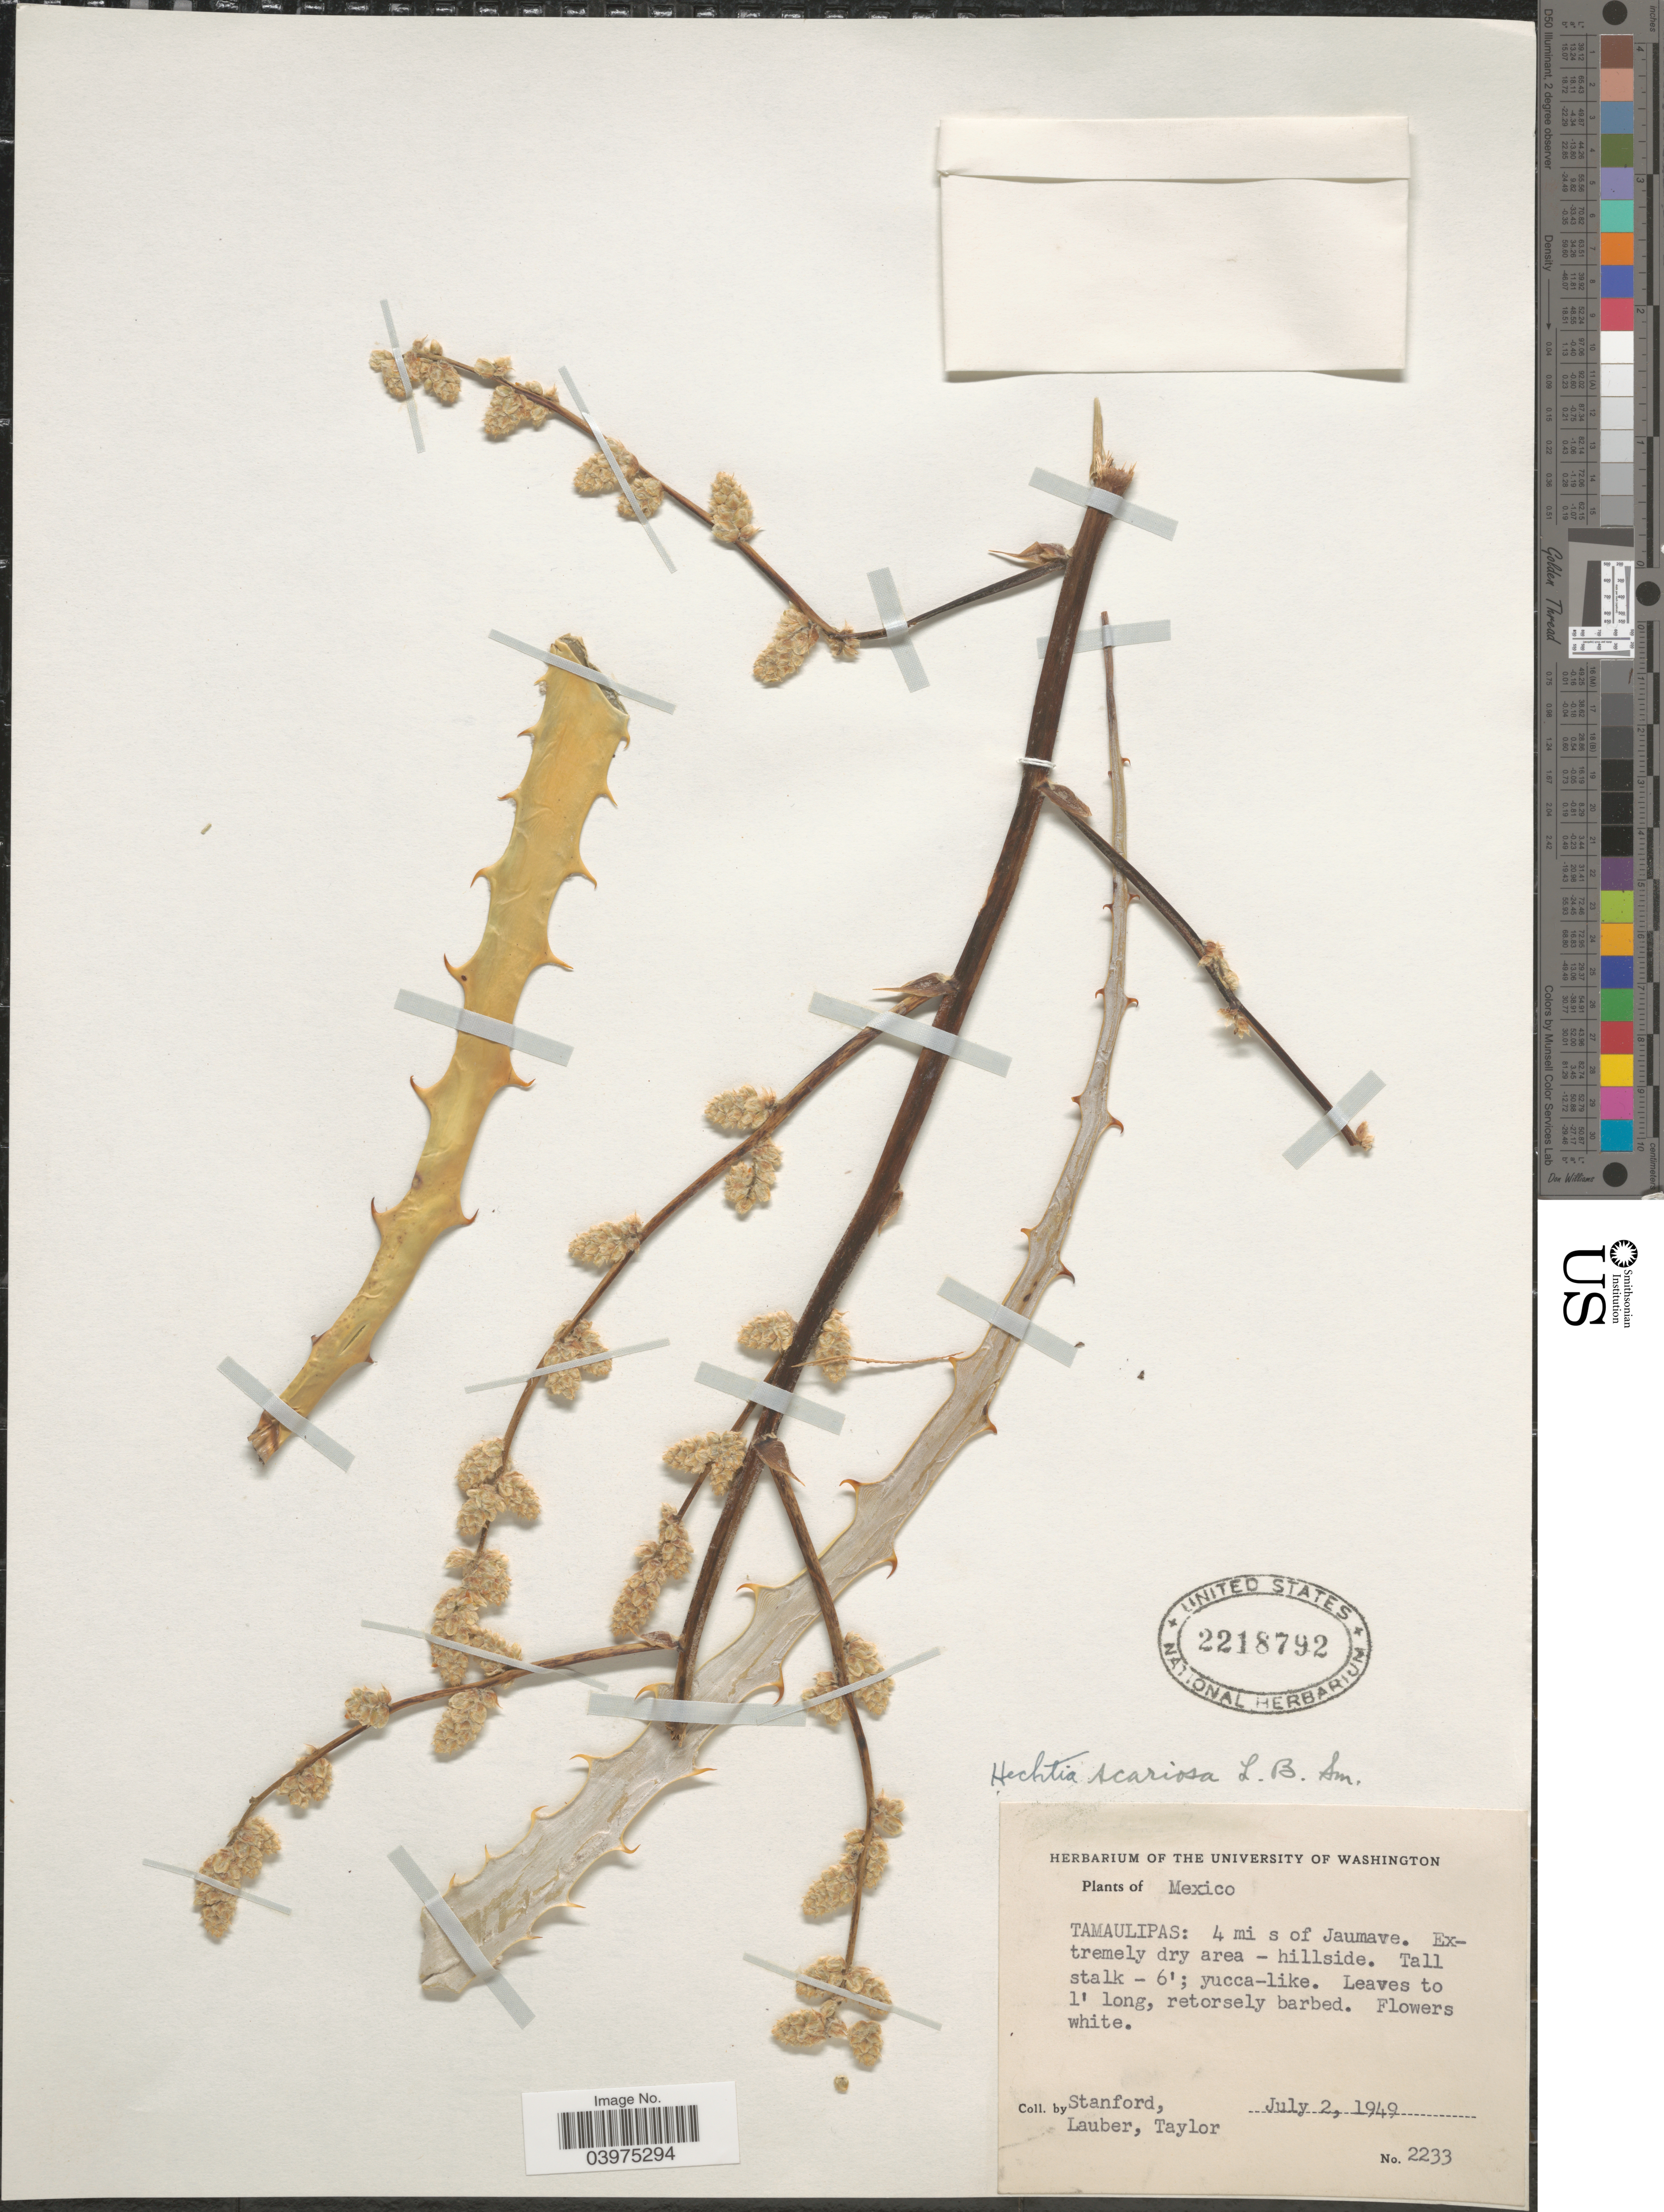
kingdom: Plantae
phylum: Tracheophyta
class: Liliopsida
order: Poales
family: Bromeliaceae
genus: Hechtia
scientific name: Hechtia scariosa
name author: L.B. Sm.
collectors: -. Stanford, Lauber, -- & -- Taylor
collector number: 2233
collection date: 1949-07-02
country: Mexico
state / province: Tamaulipas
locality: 4 mi s of Jaumave.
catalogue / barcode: US 2218792